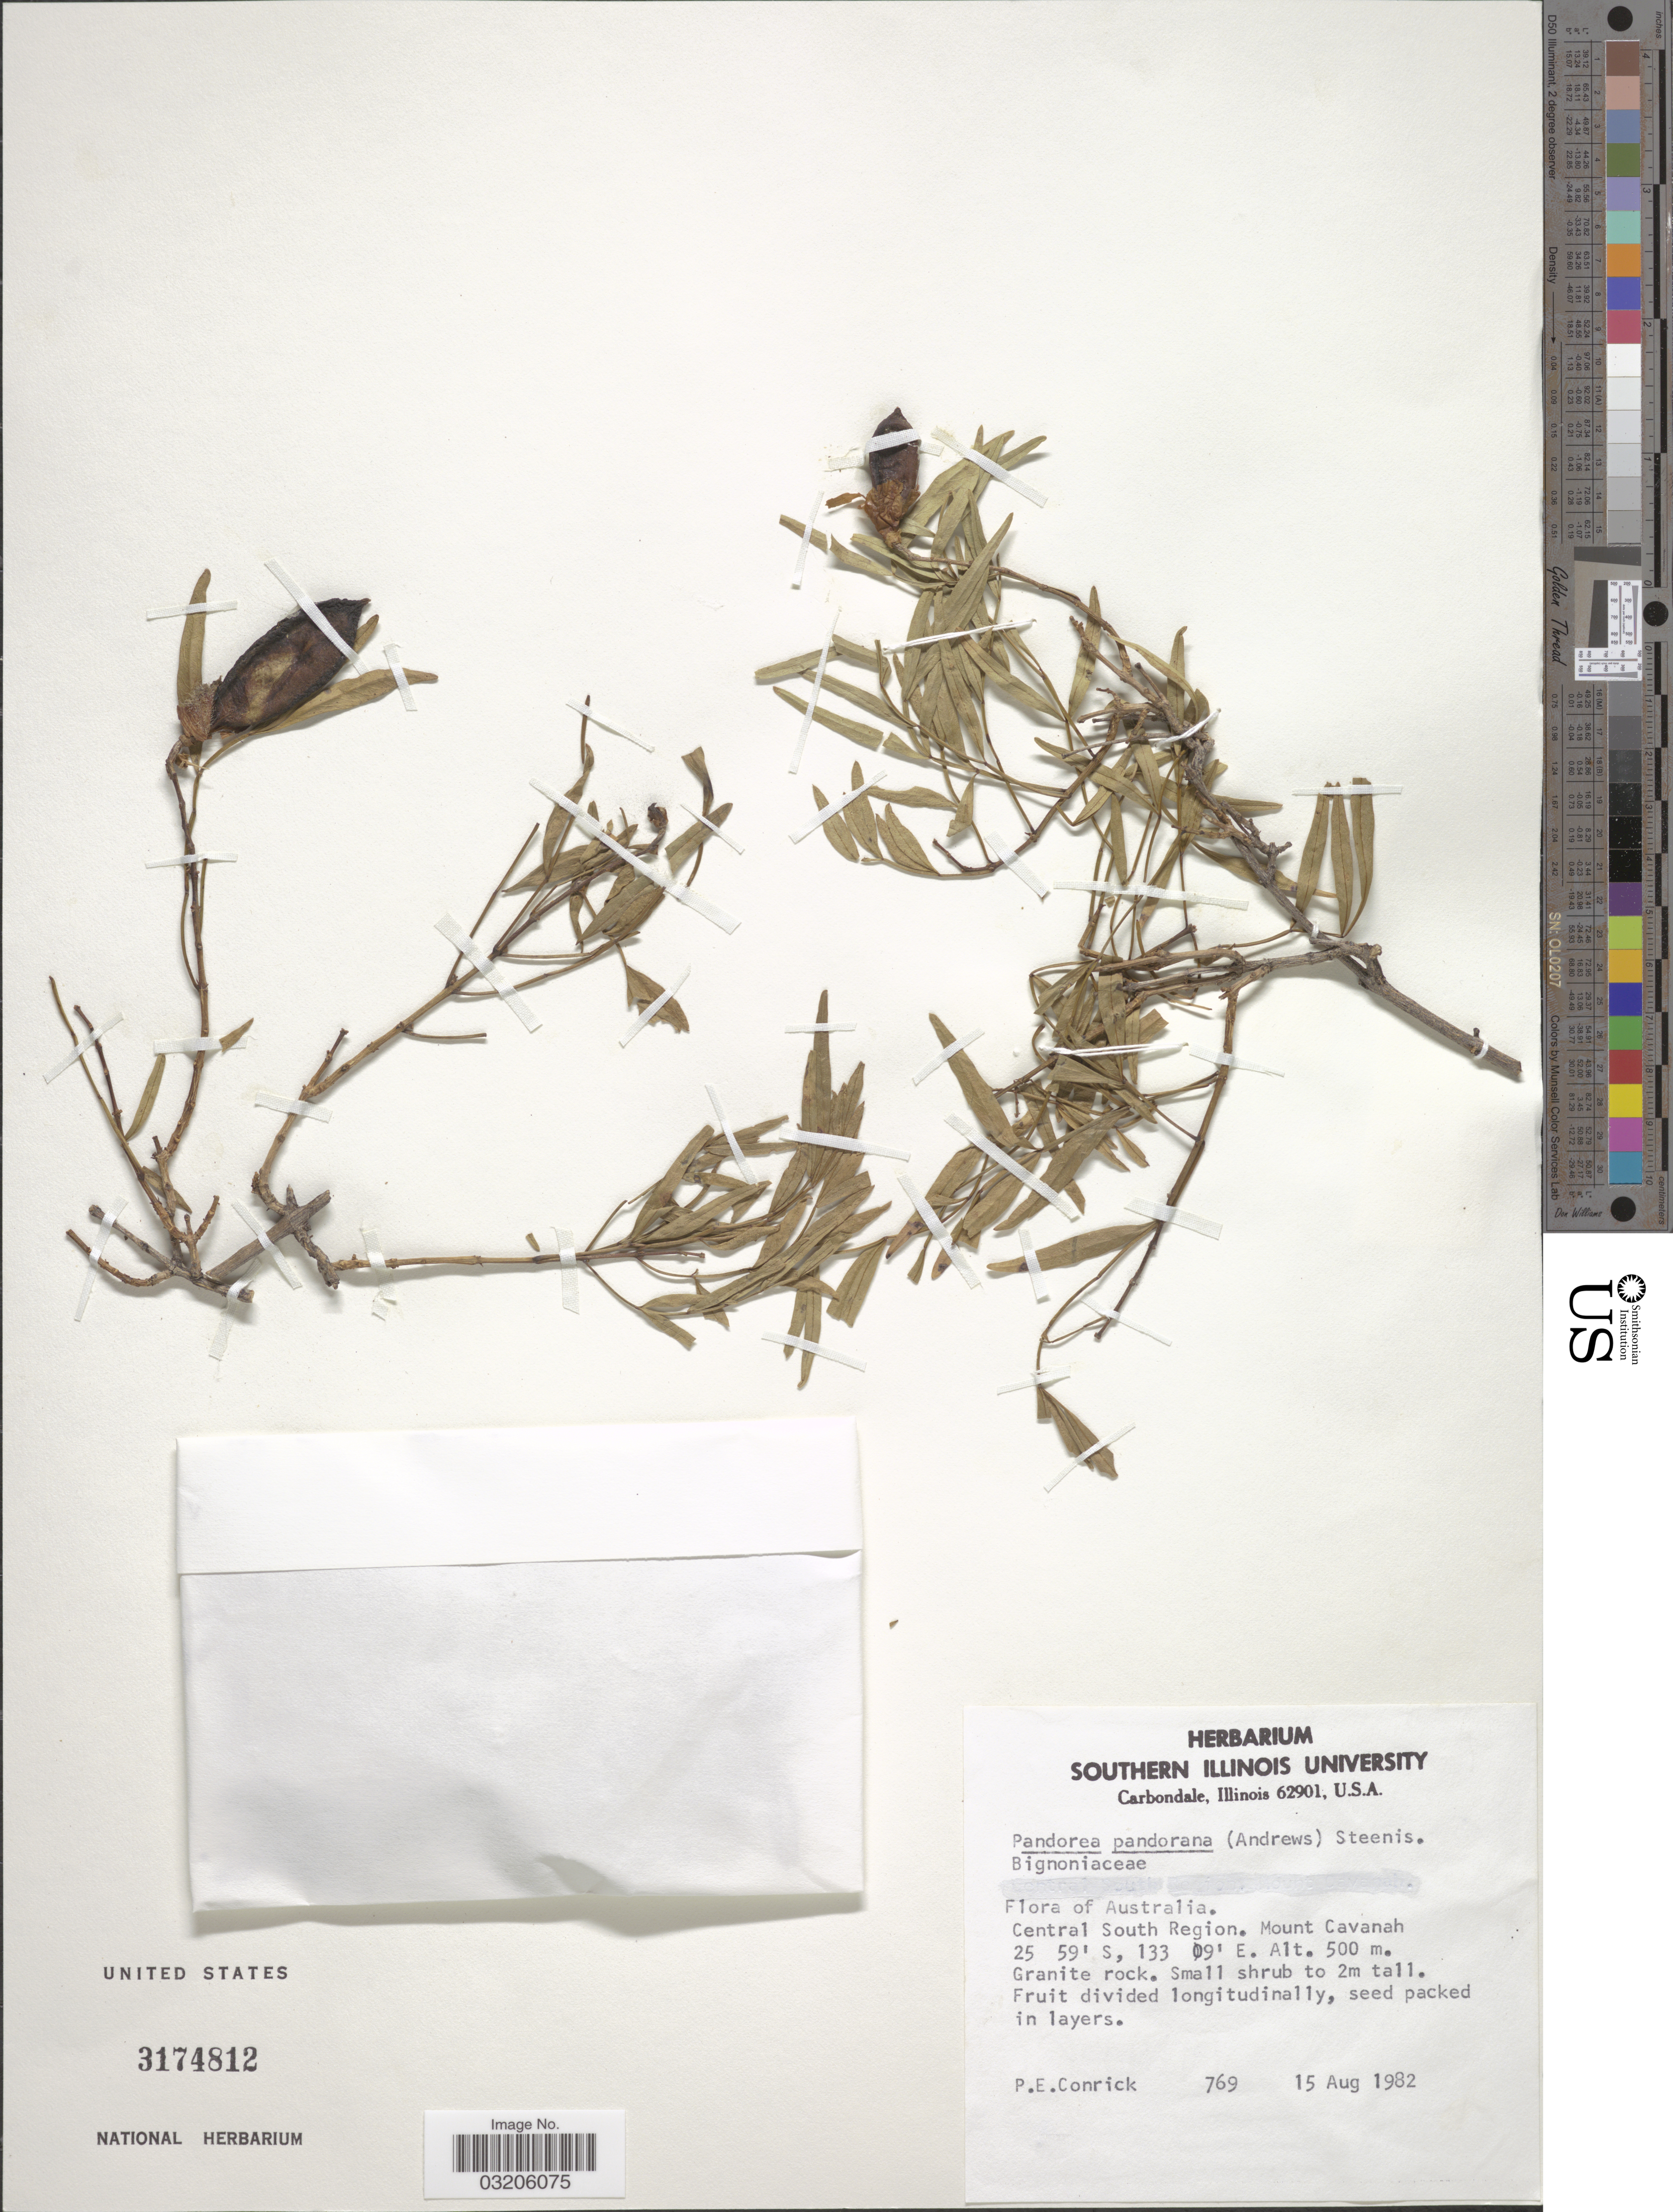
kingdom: Plantae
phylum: Tracheophyta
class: Magnoliopsida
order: Lamiales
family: Bignoniaceae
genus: Pandorea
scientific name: Pandorea pandorana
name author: (Andrews) Steenis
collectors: P. Conrick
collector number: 769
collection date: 1982-08-15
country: Australia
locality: Central South Region. Mount Cavanah.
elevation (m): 500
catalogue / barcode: US 3174812